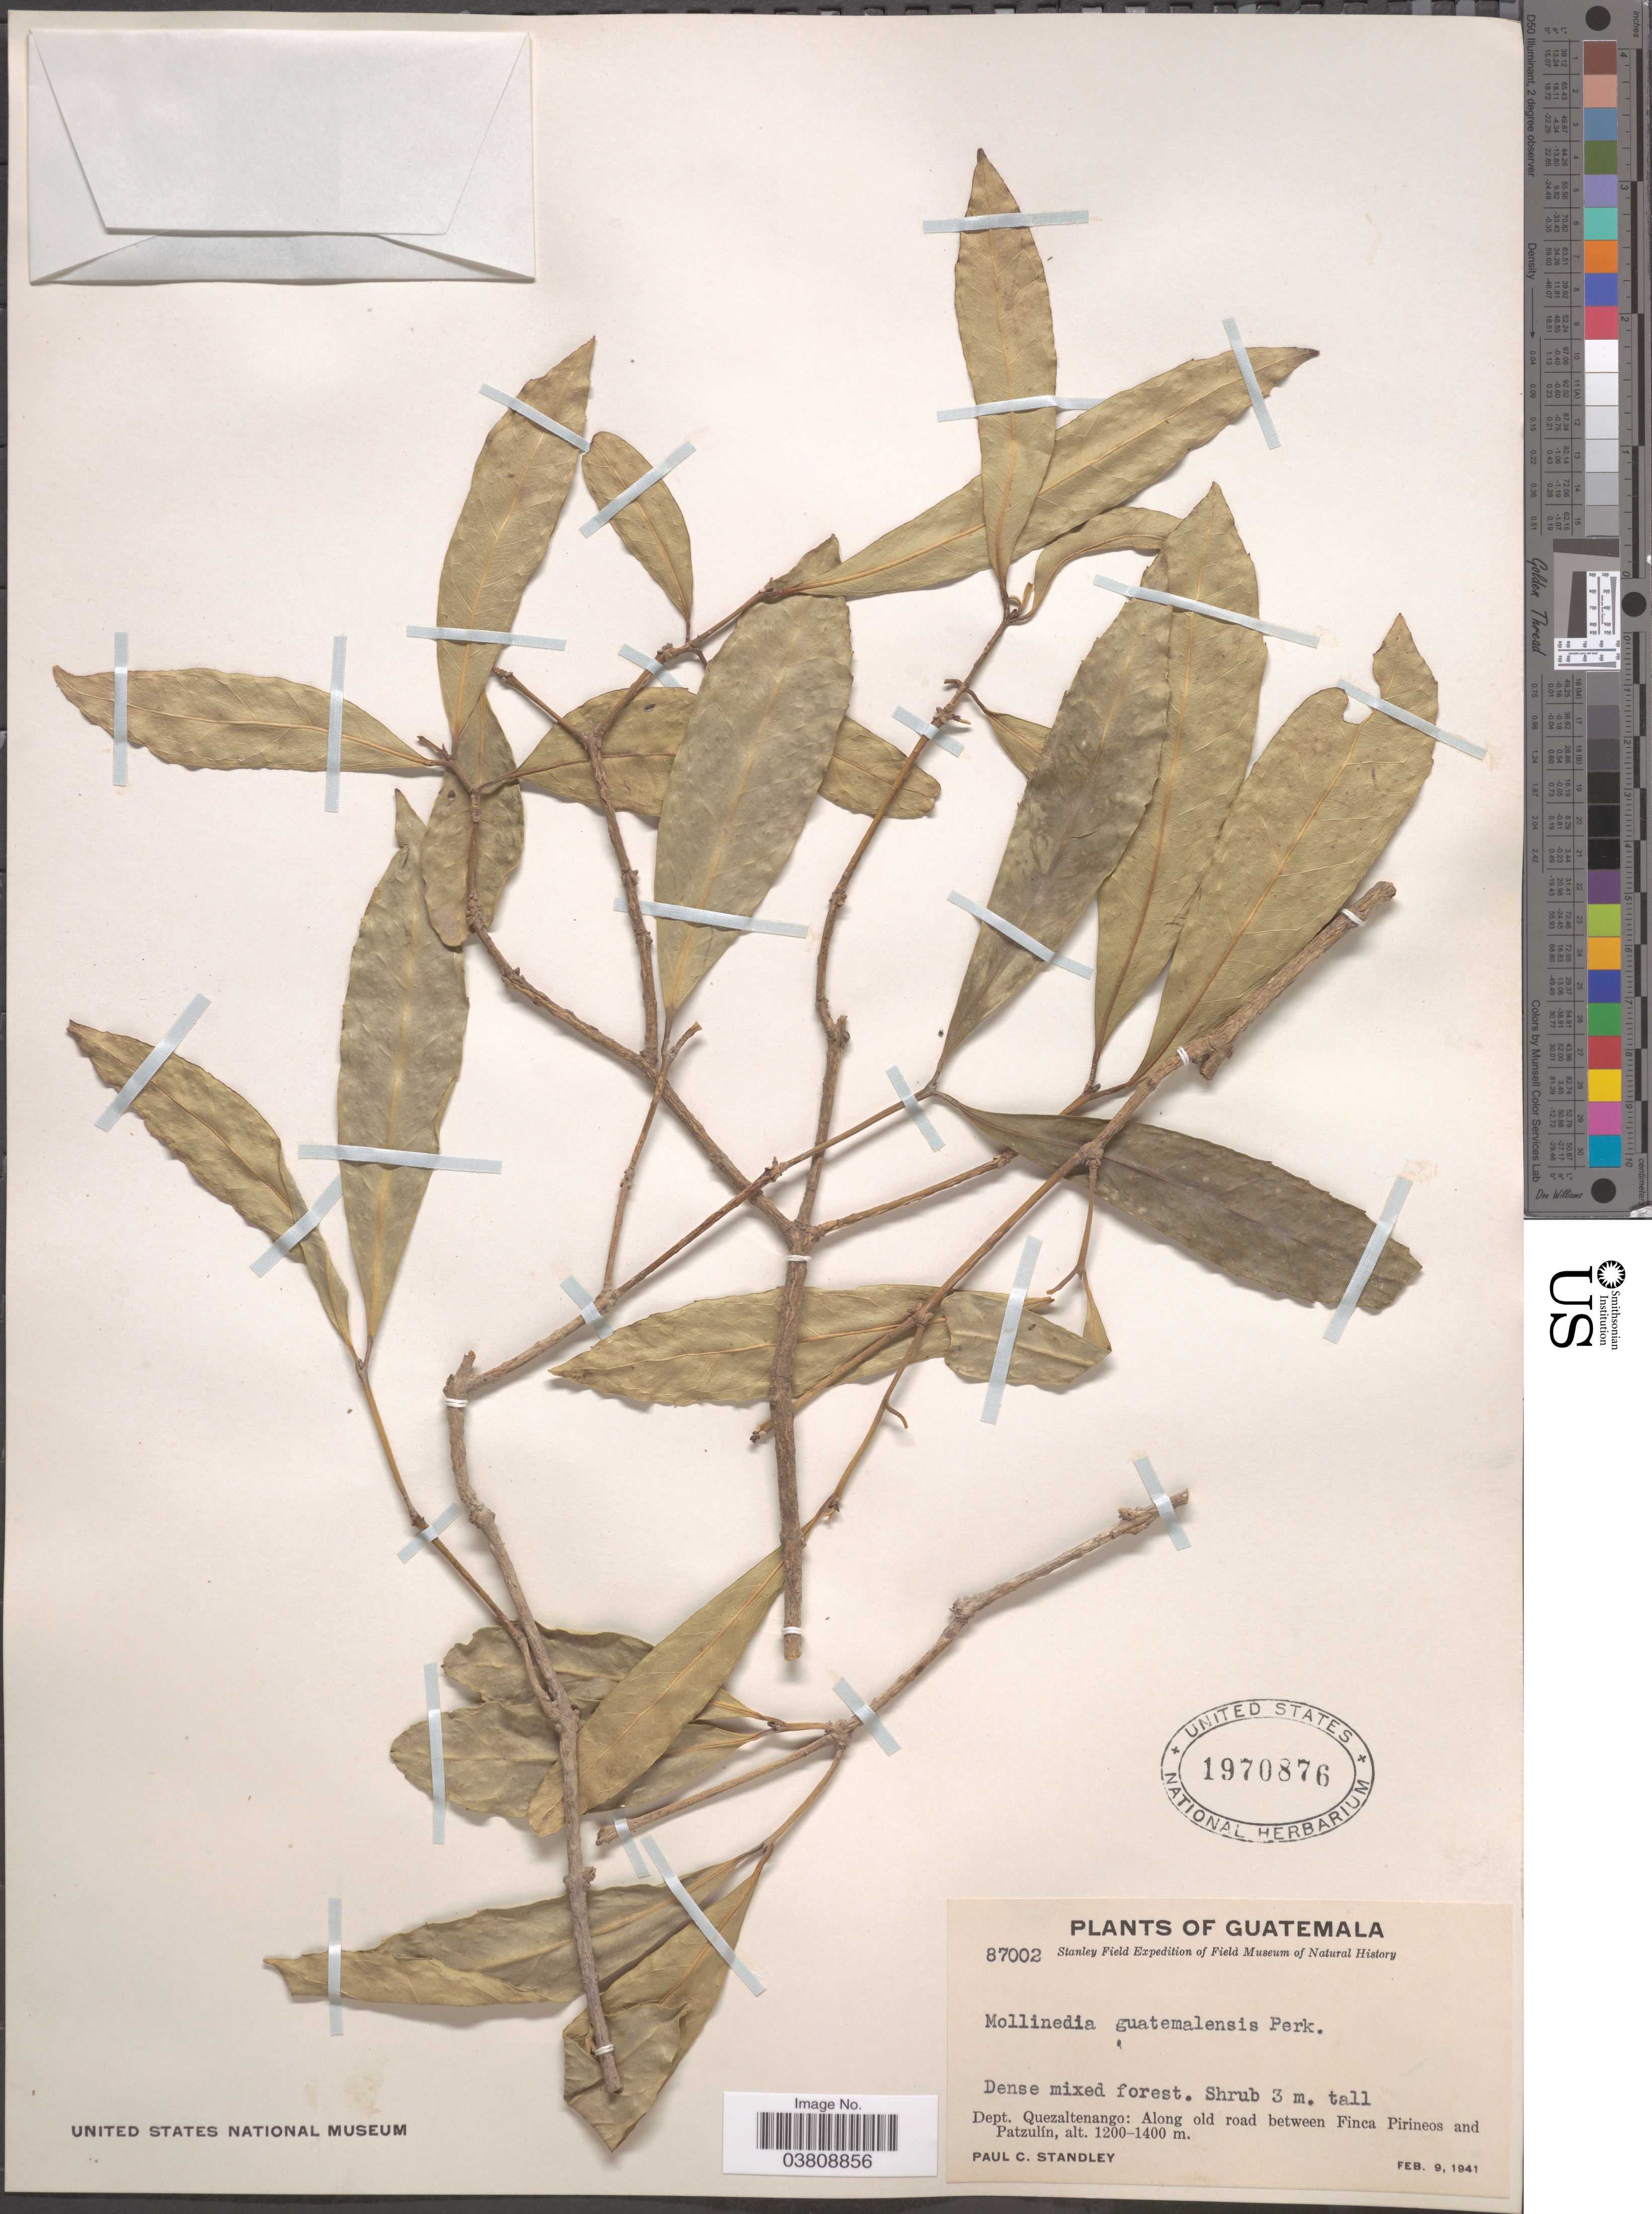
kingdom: Plantae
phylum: Tracheophyta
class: Magnoliopsida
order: Laurales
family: Monimiaceae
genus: Mollinedia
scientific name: Mollinedia guatemalensis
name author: Perkins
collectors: P. C. Standley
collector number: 87002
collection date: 1941-02-09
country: Guatemala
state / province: Quetzaltenango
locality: Dept. Quezaltenango: Along old road between Finca Pirineos and Patzulín.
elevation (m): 1200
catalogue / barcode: US 1970876